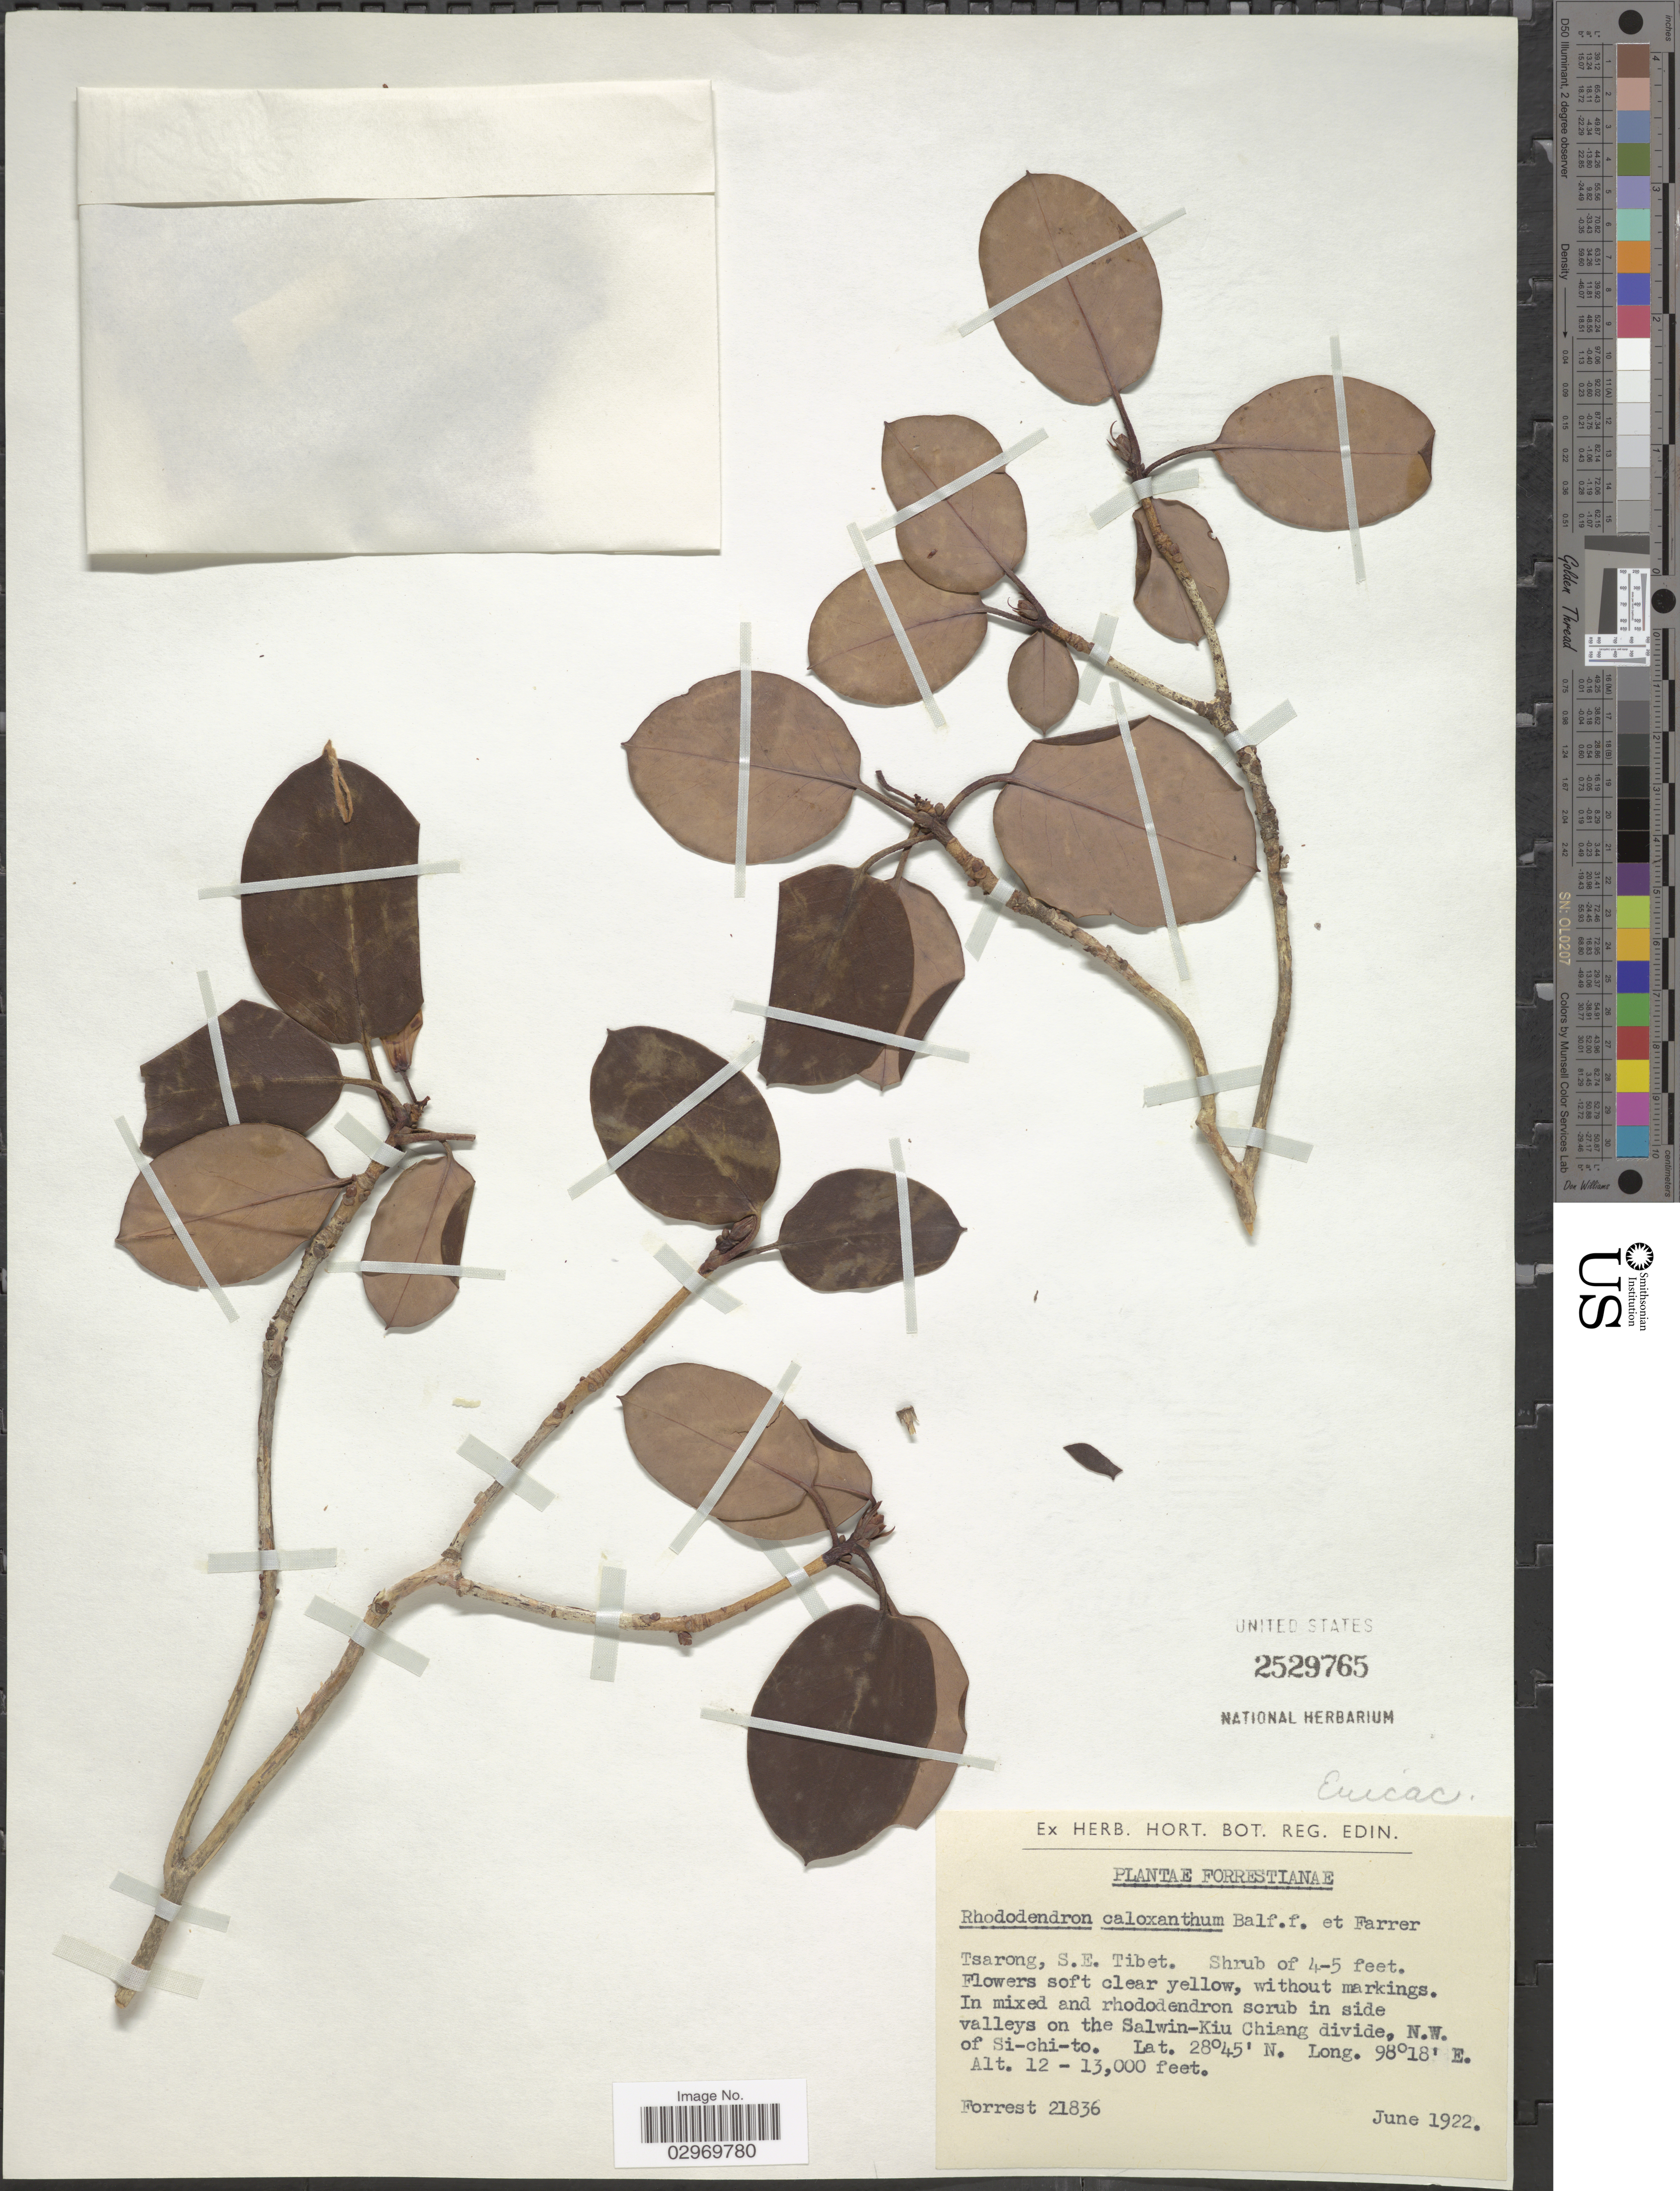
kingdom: Plantae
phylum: Tracheophyta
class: Magnoliopsida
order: Ericales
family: Ericaceae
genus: Rhododendron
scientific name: Rhododendron caloxanthum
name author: Balf. f. & Farrer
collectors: -. Forrest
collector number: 21836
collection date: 1922-06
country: China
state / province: Xizang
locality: Tsarong, S.E. Tibet. In side valleys on the Salwin-Kiu Chiang divide, N.W. of Si-chi-to.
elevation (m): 3658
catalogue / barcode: US 2529765